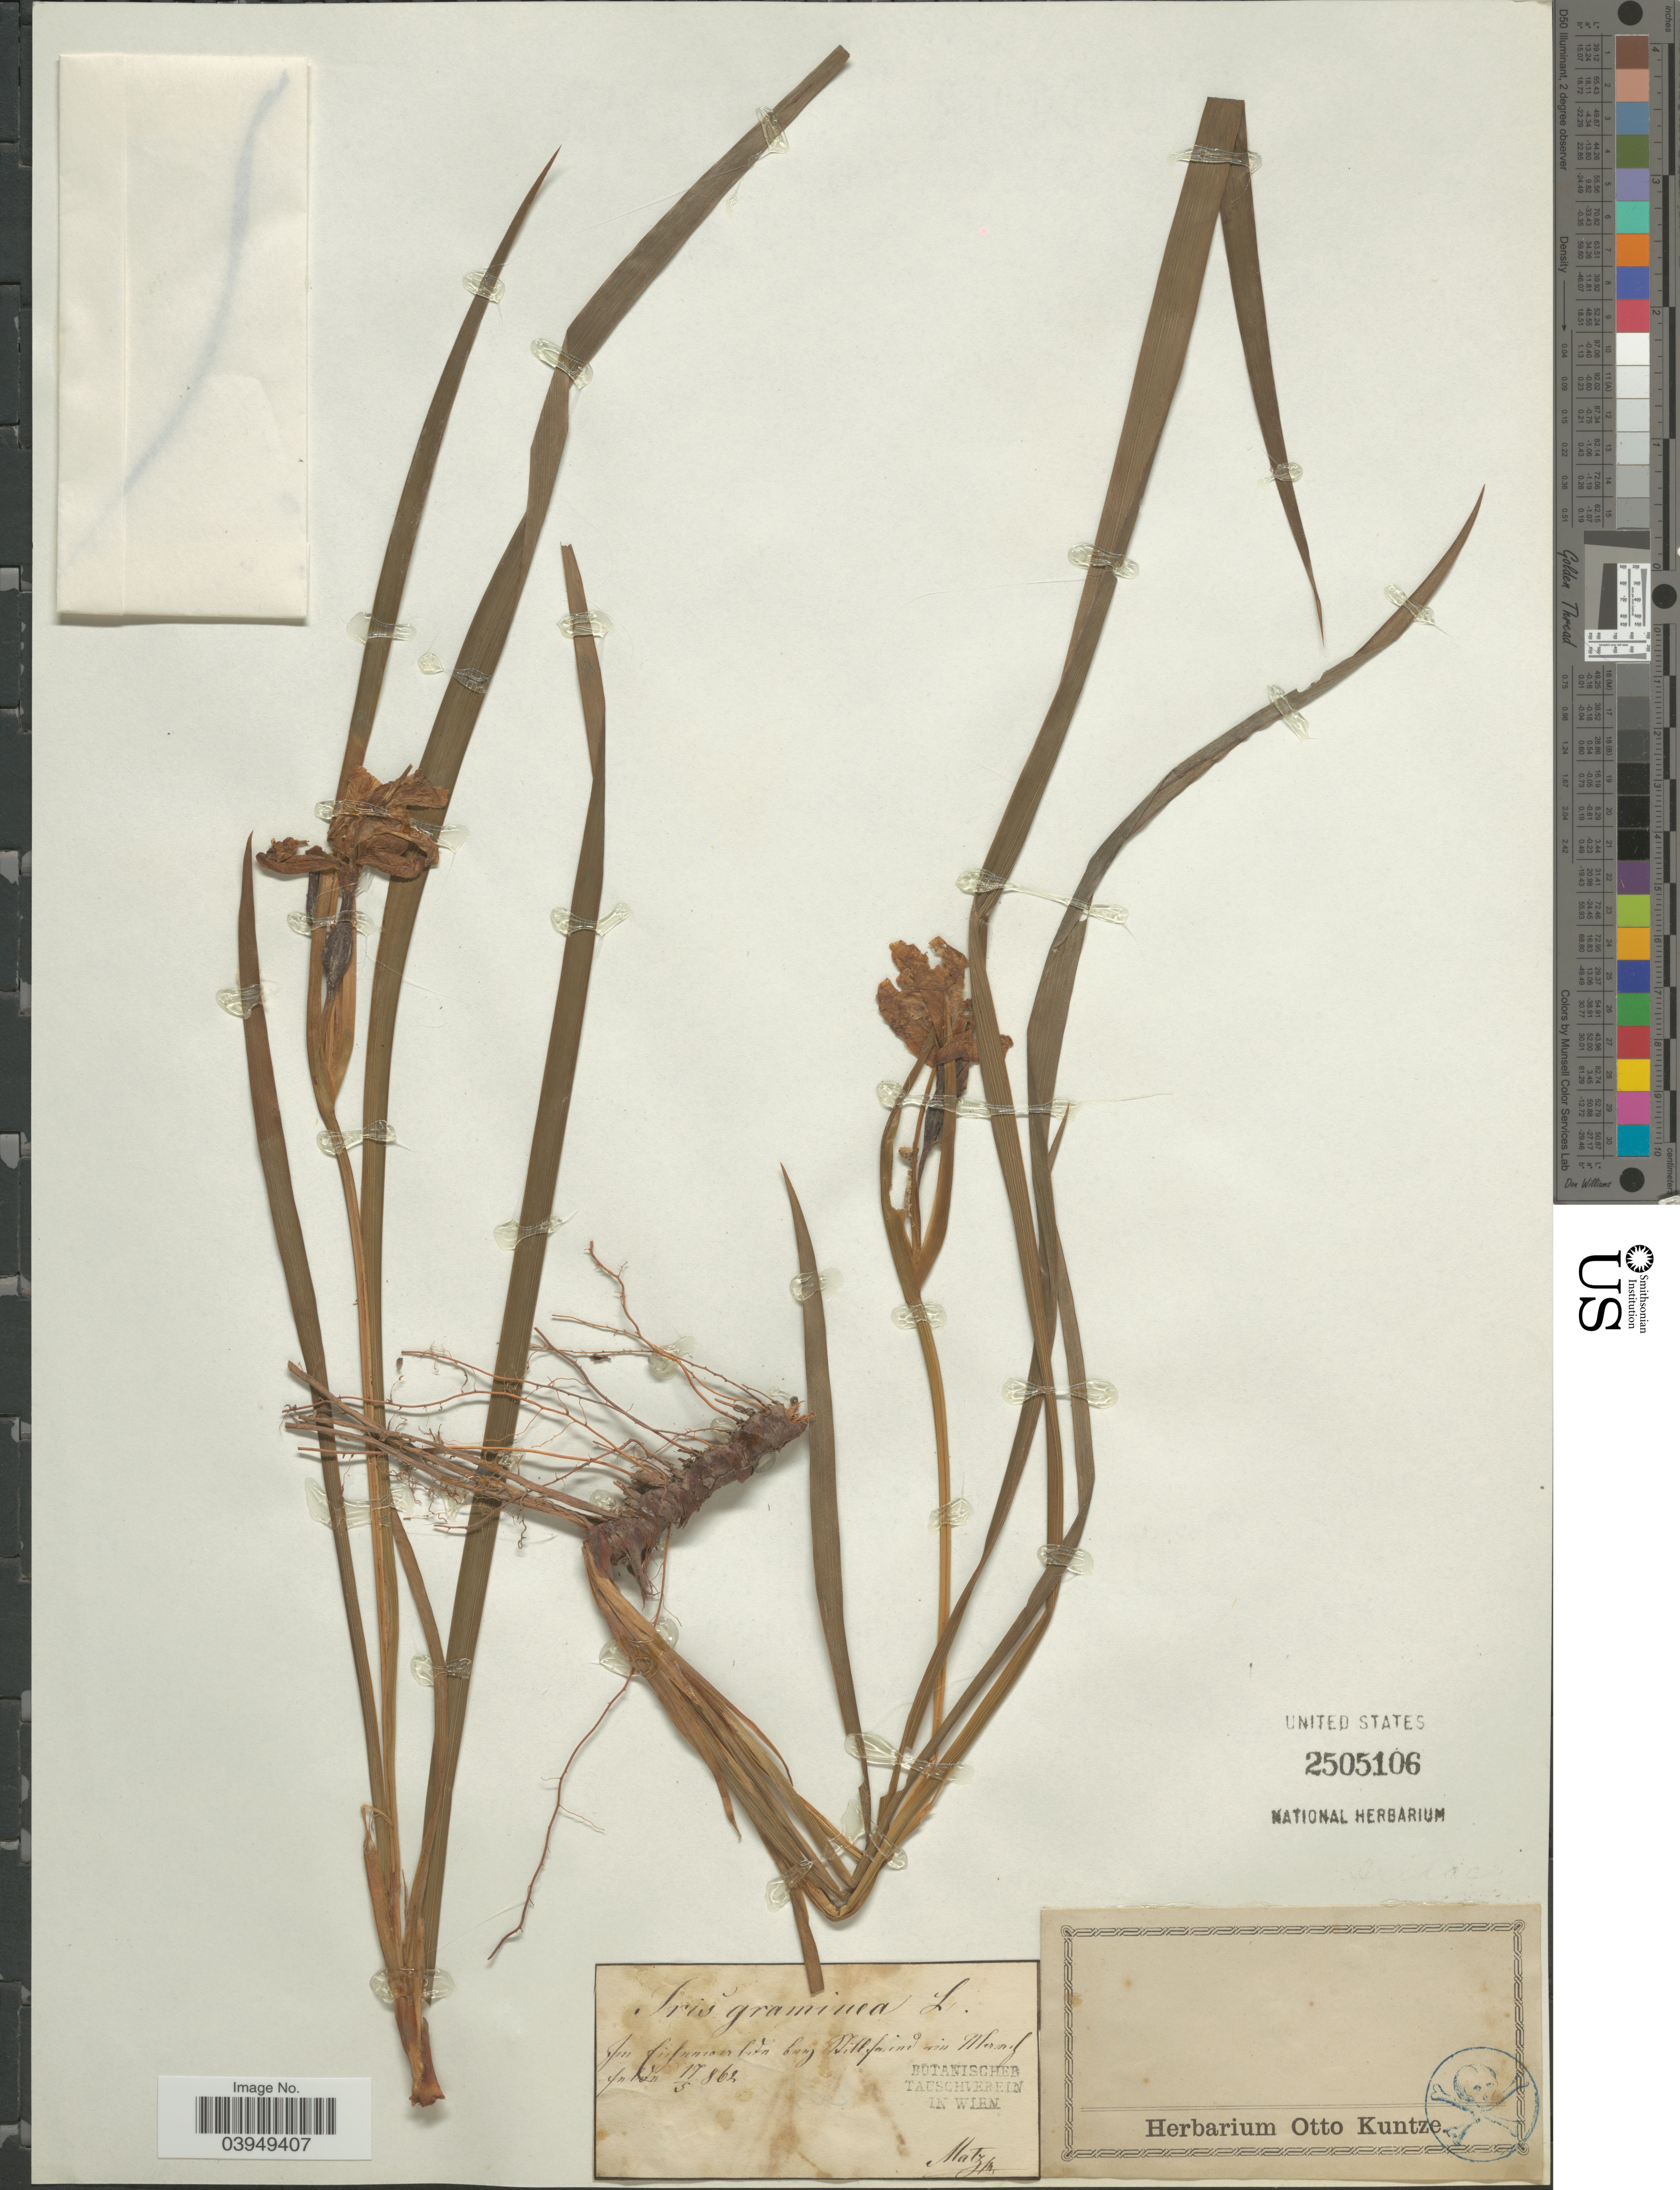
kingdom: Plantae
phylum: Tracheophyta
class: Liliopsida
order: Asparagales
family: Iridaceae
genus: Iris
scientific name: Iris graminea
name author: L.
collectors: Matz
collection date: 1862-05-17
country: Austria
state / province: Wien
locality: Fin cinfunoirl in buy Millfaind in Murnif. [interpreted]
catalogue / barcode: US 2505106